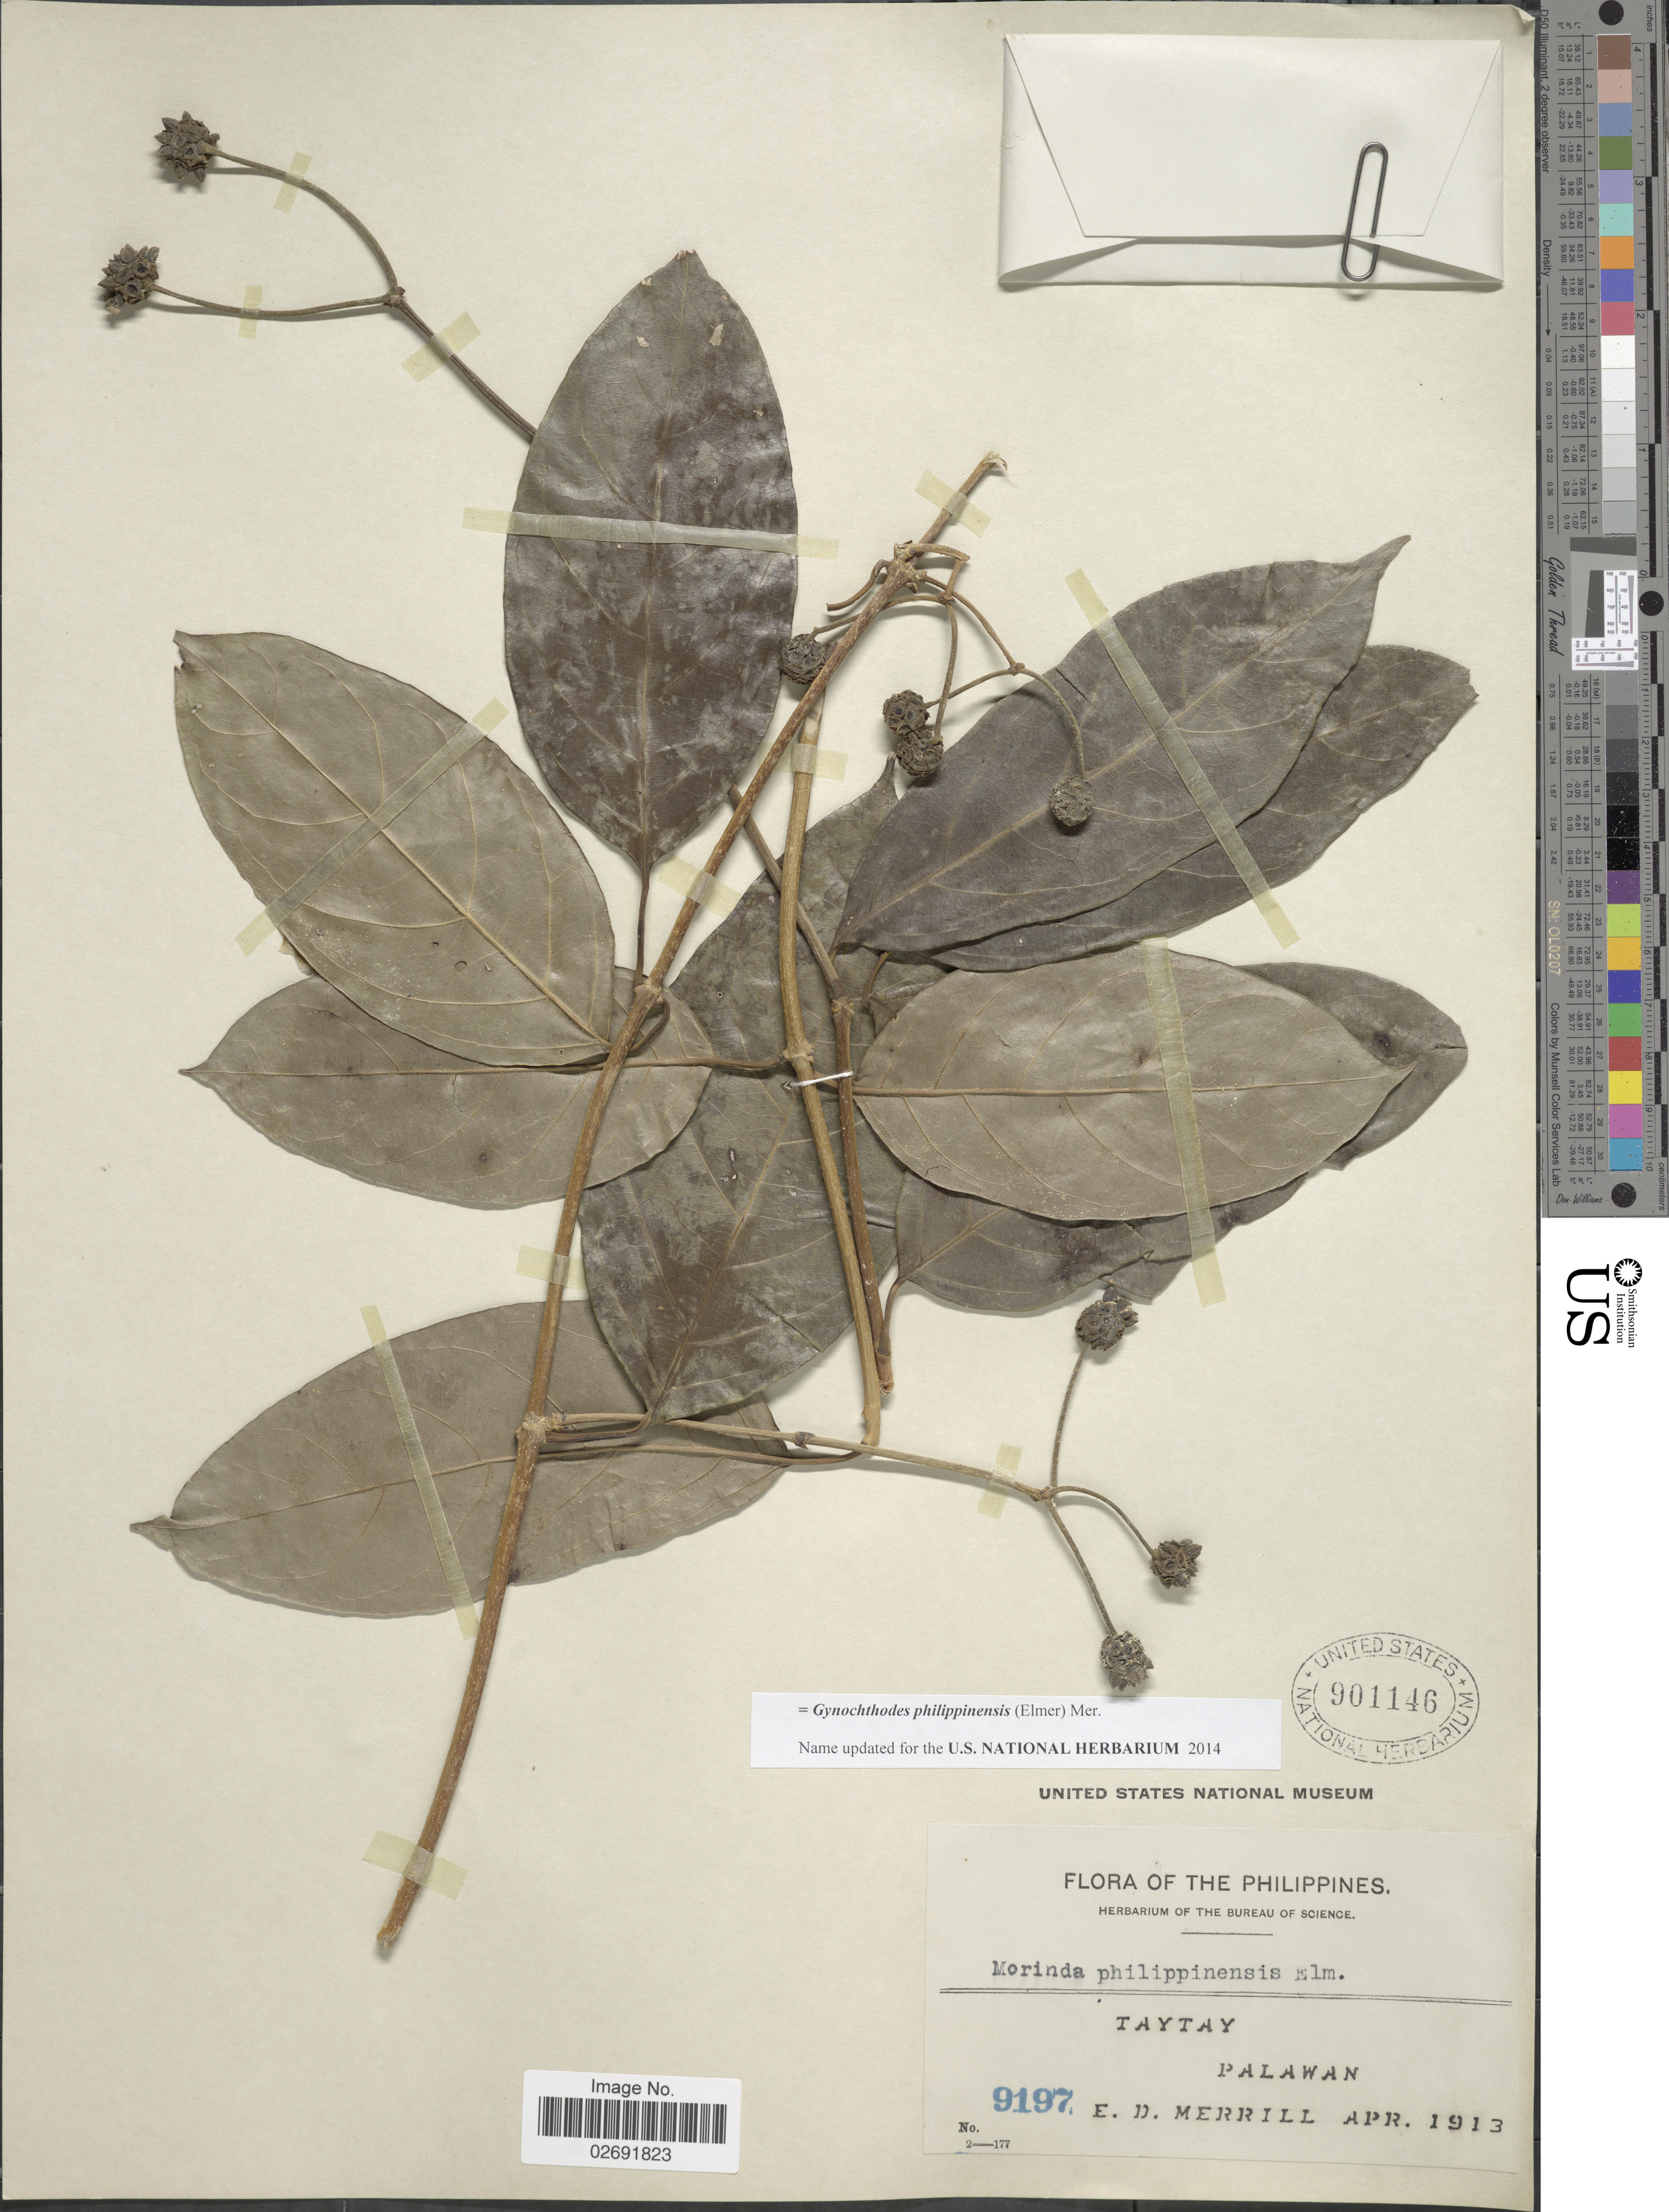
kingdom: Plantae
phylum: Tracheophyta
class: Magnoliopsida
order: Gentianales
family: Rubiaceae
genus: Gynochthodes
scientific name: Gynochthodes philippinensis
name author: (Elmer) Merr.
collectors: E. D. Merrill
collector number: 9197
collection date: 1913-04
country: Philippines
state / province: Mimaropa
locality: Taytay, Palawan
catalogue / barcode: US 901146